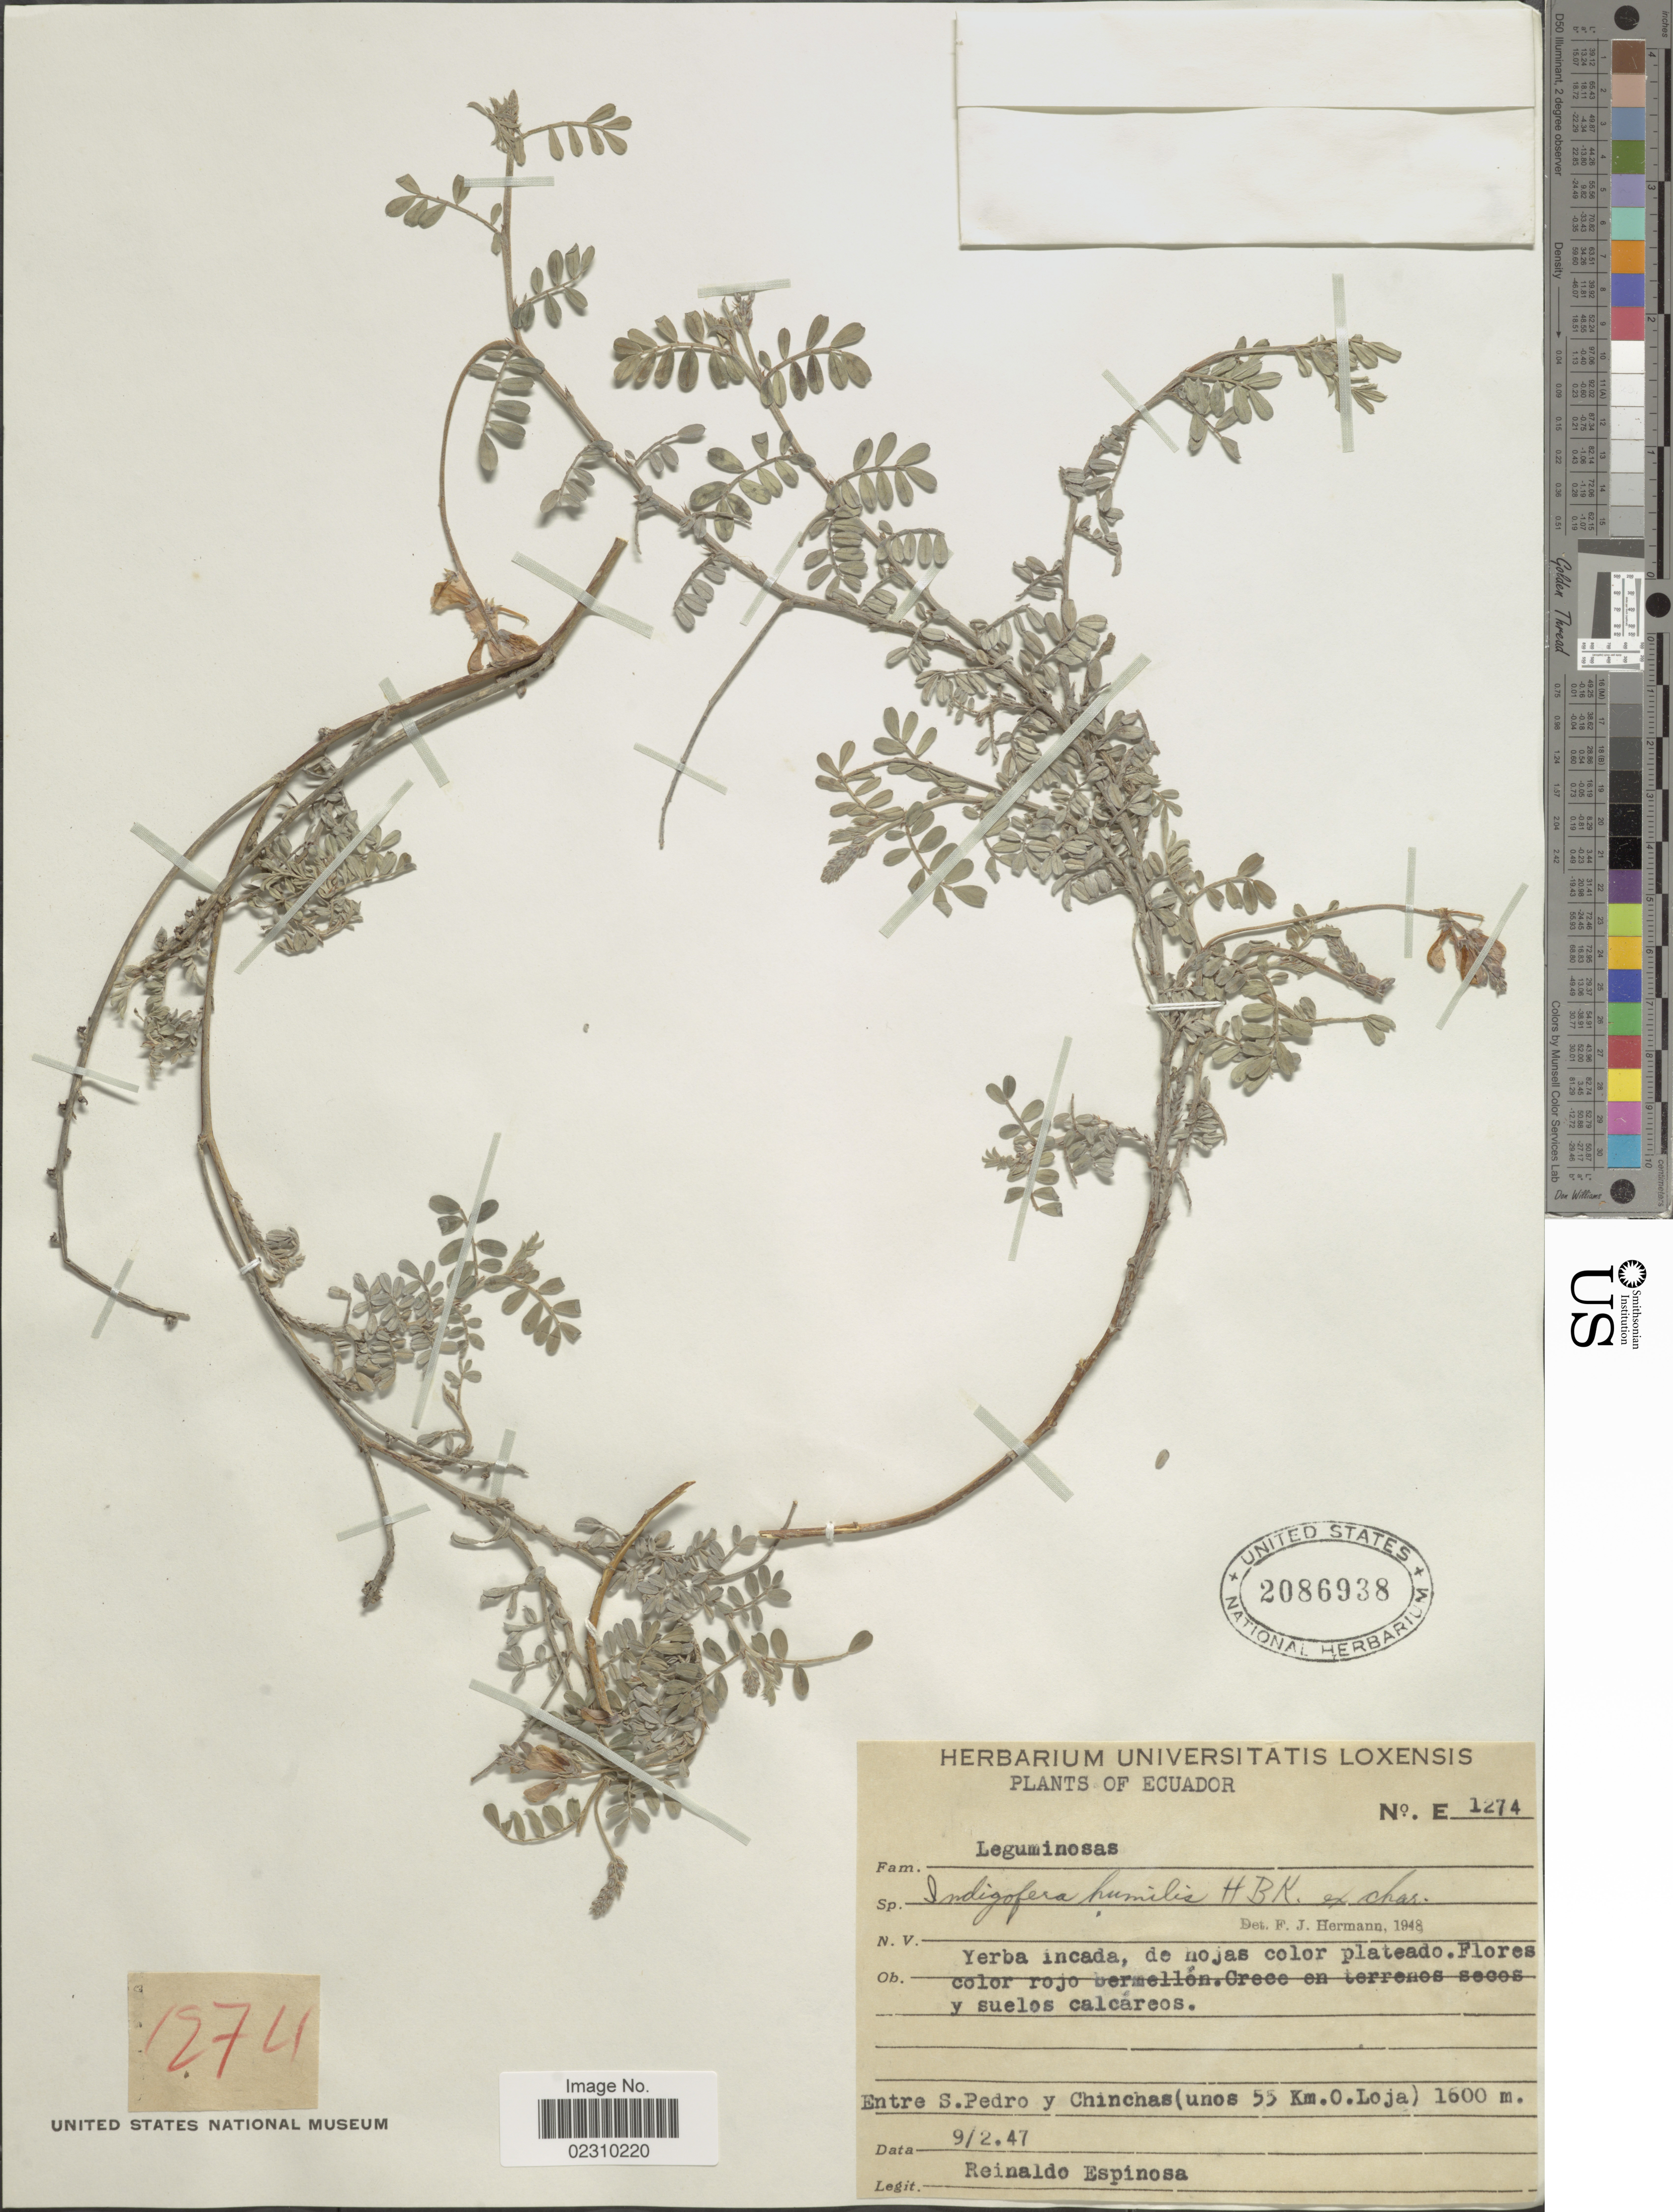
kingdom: Plantae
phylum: Tracheophyta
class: Magnoliopsida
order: Fabales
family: Fabaceae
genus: Indigofera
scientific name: Indigofera humilis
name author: Kunth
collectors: R. Espinosa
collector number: E1274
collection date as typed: Transcribed d/m/y: 9/2/47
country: Ecuador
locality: Entre S. Pedro y Chinchas (Unos 55 Km. O. Loja).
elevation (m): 1600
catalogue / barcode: US 2086938